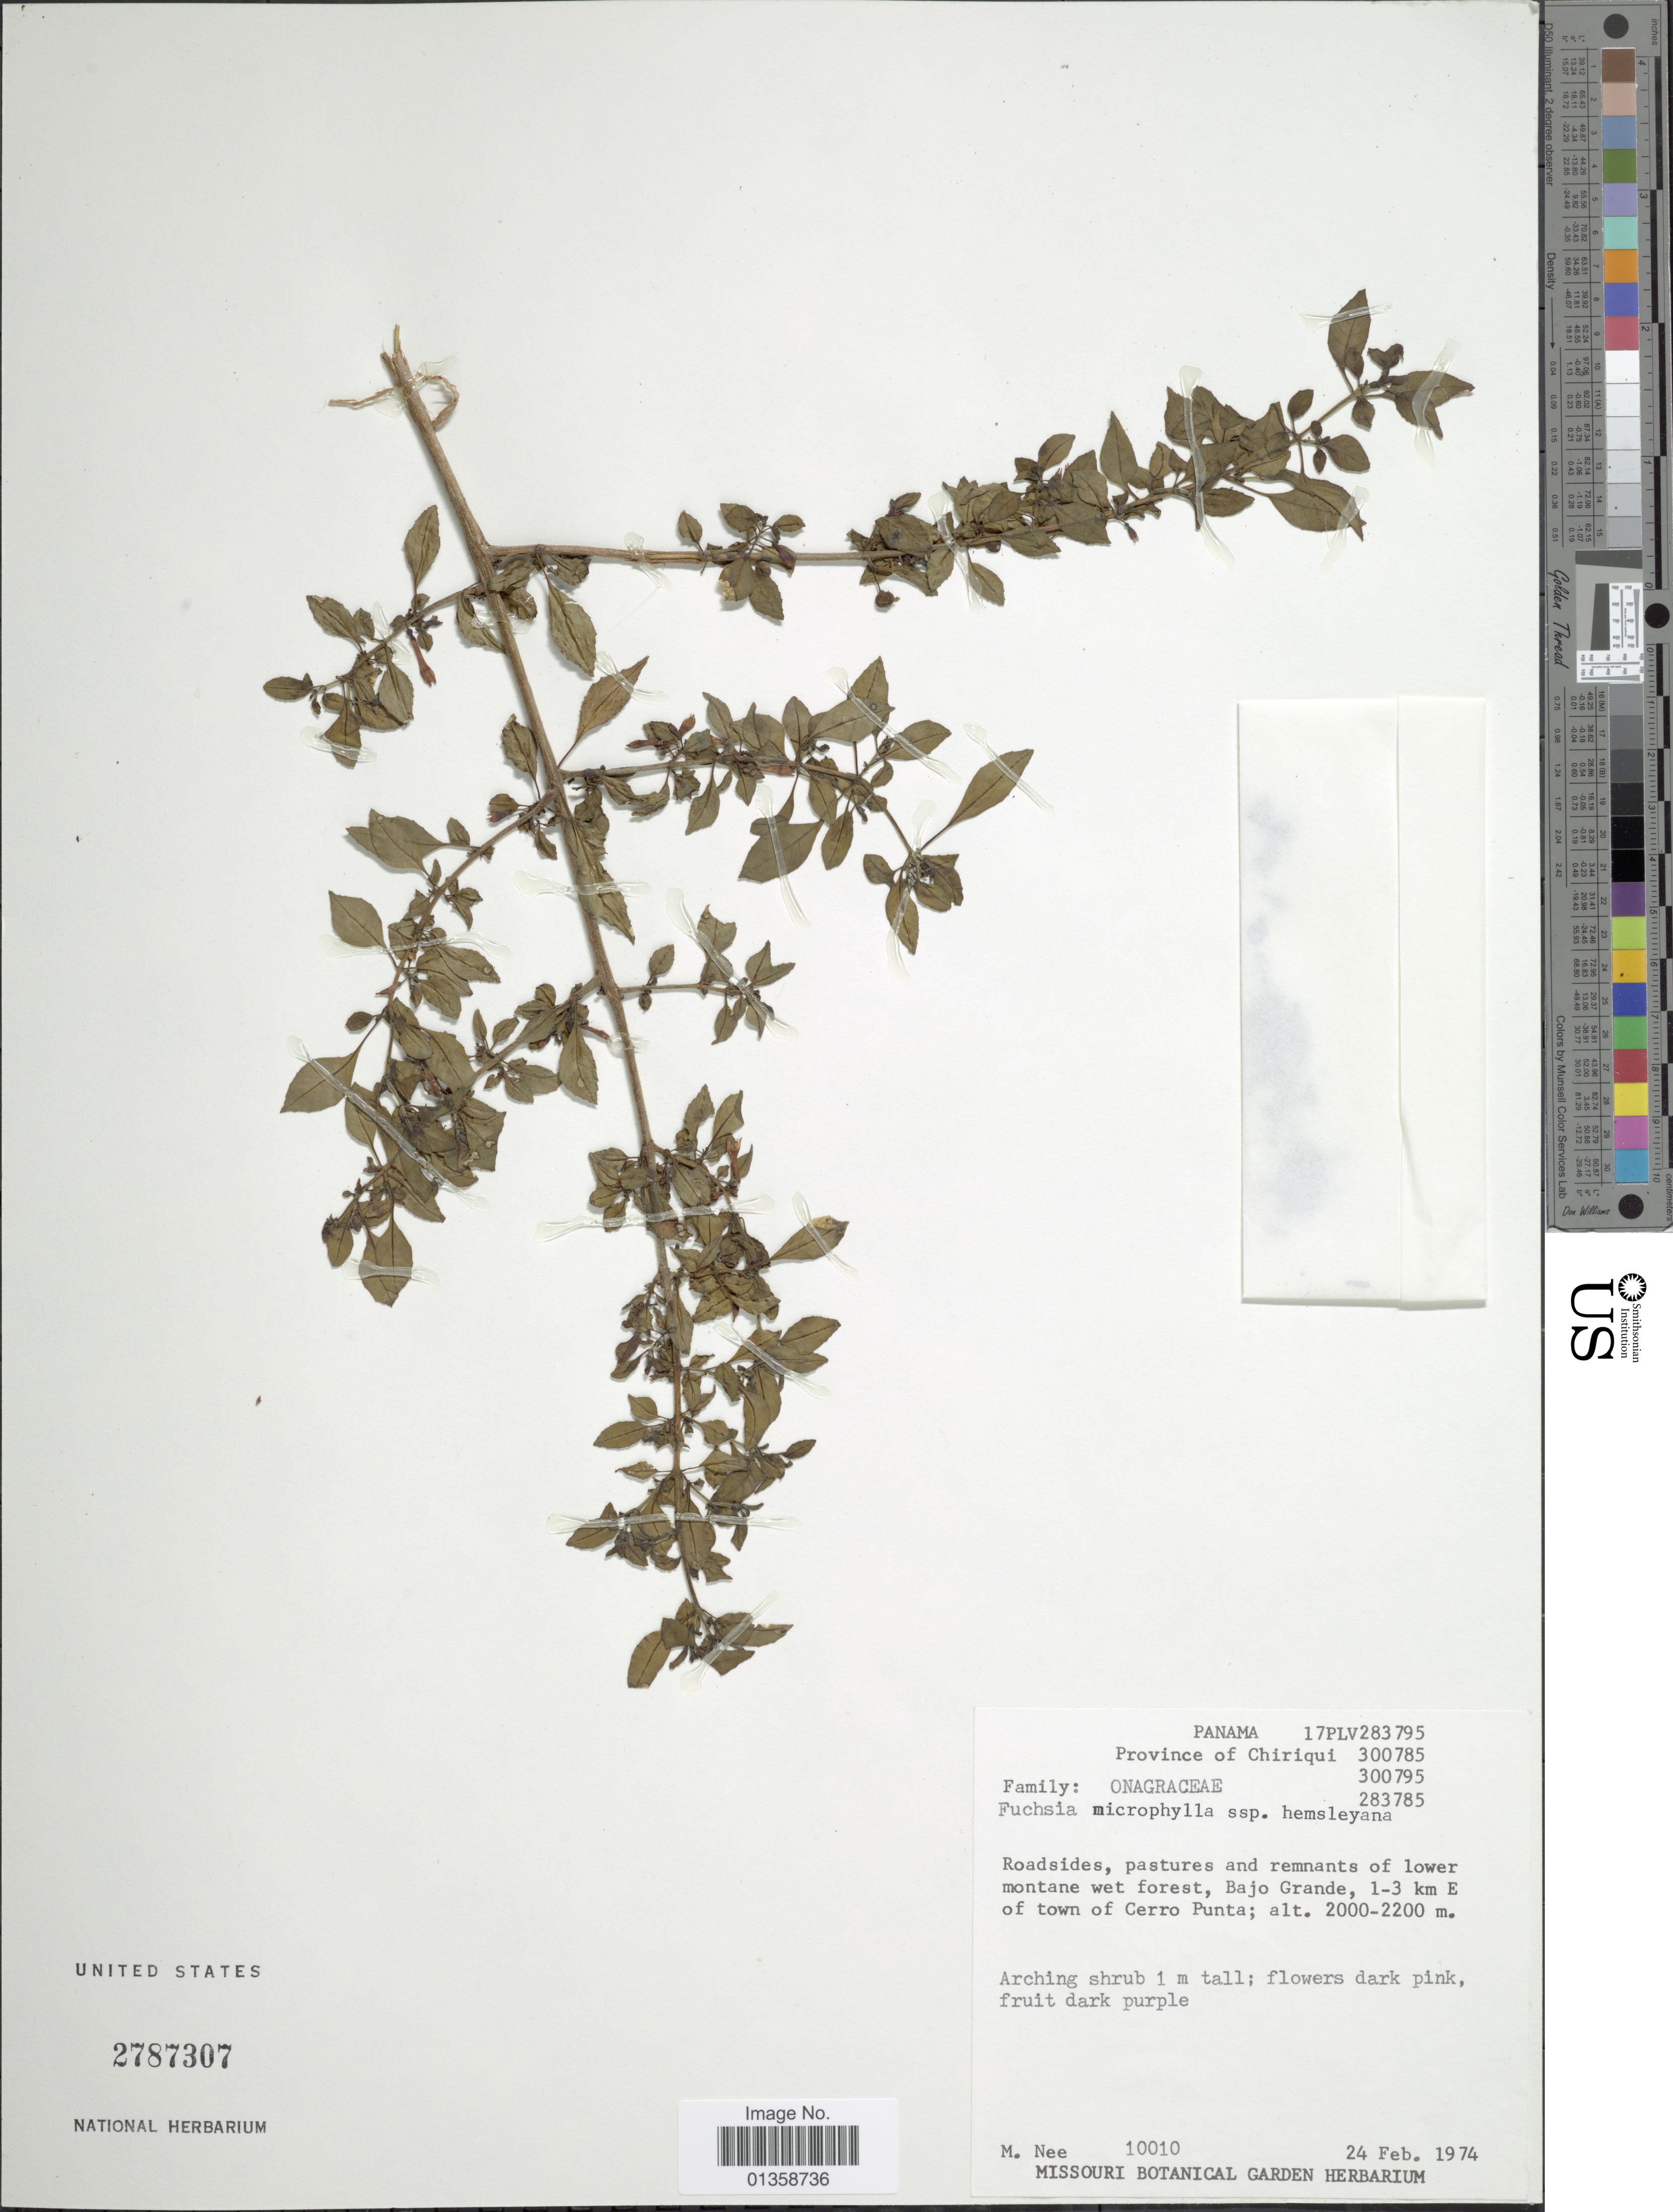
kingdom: Plantae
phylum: Tracheophyta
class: Magnoliopsida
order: Myrtales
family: Onagraceae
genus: Fuchsia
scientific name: Fuchsia microphylla subsp. hemsleyana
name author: (Woodson & Seibert) Breedlove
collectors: M. Nee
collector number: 10010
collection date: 1974-02-24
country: Panama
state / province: Chiriqui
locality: Roadsides, pastures and remnants of lower montane wet forest, Bajo Grande, 1-3 km E of town of Cerro Punta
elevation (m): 2000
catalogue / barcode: US 2787307